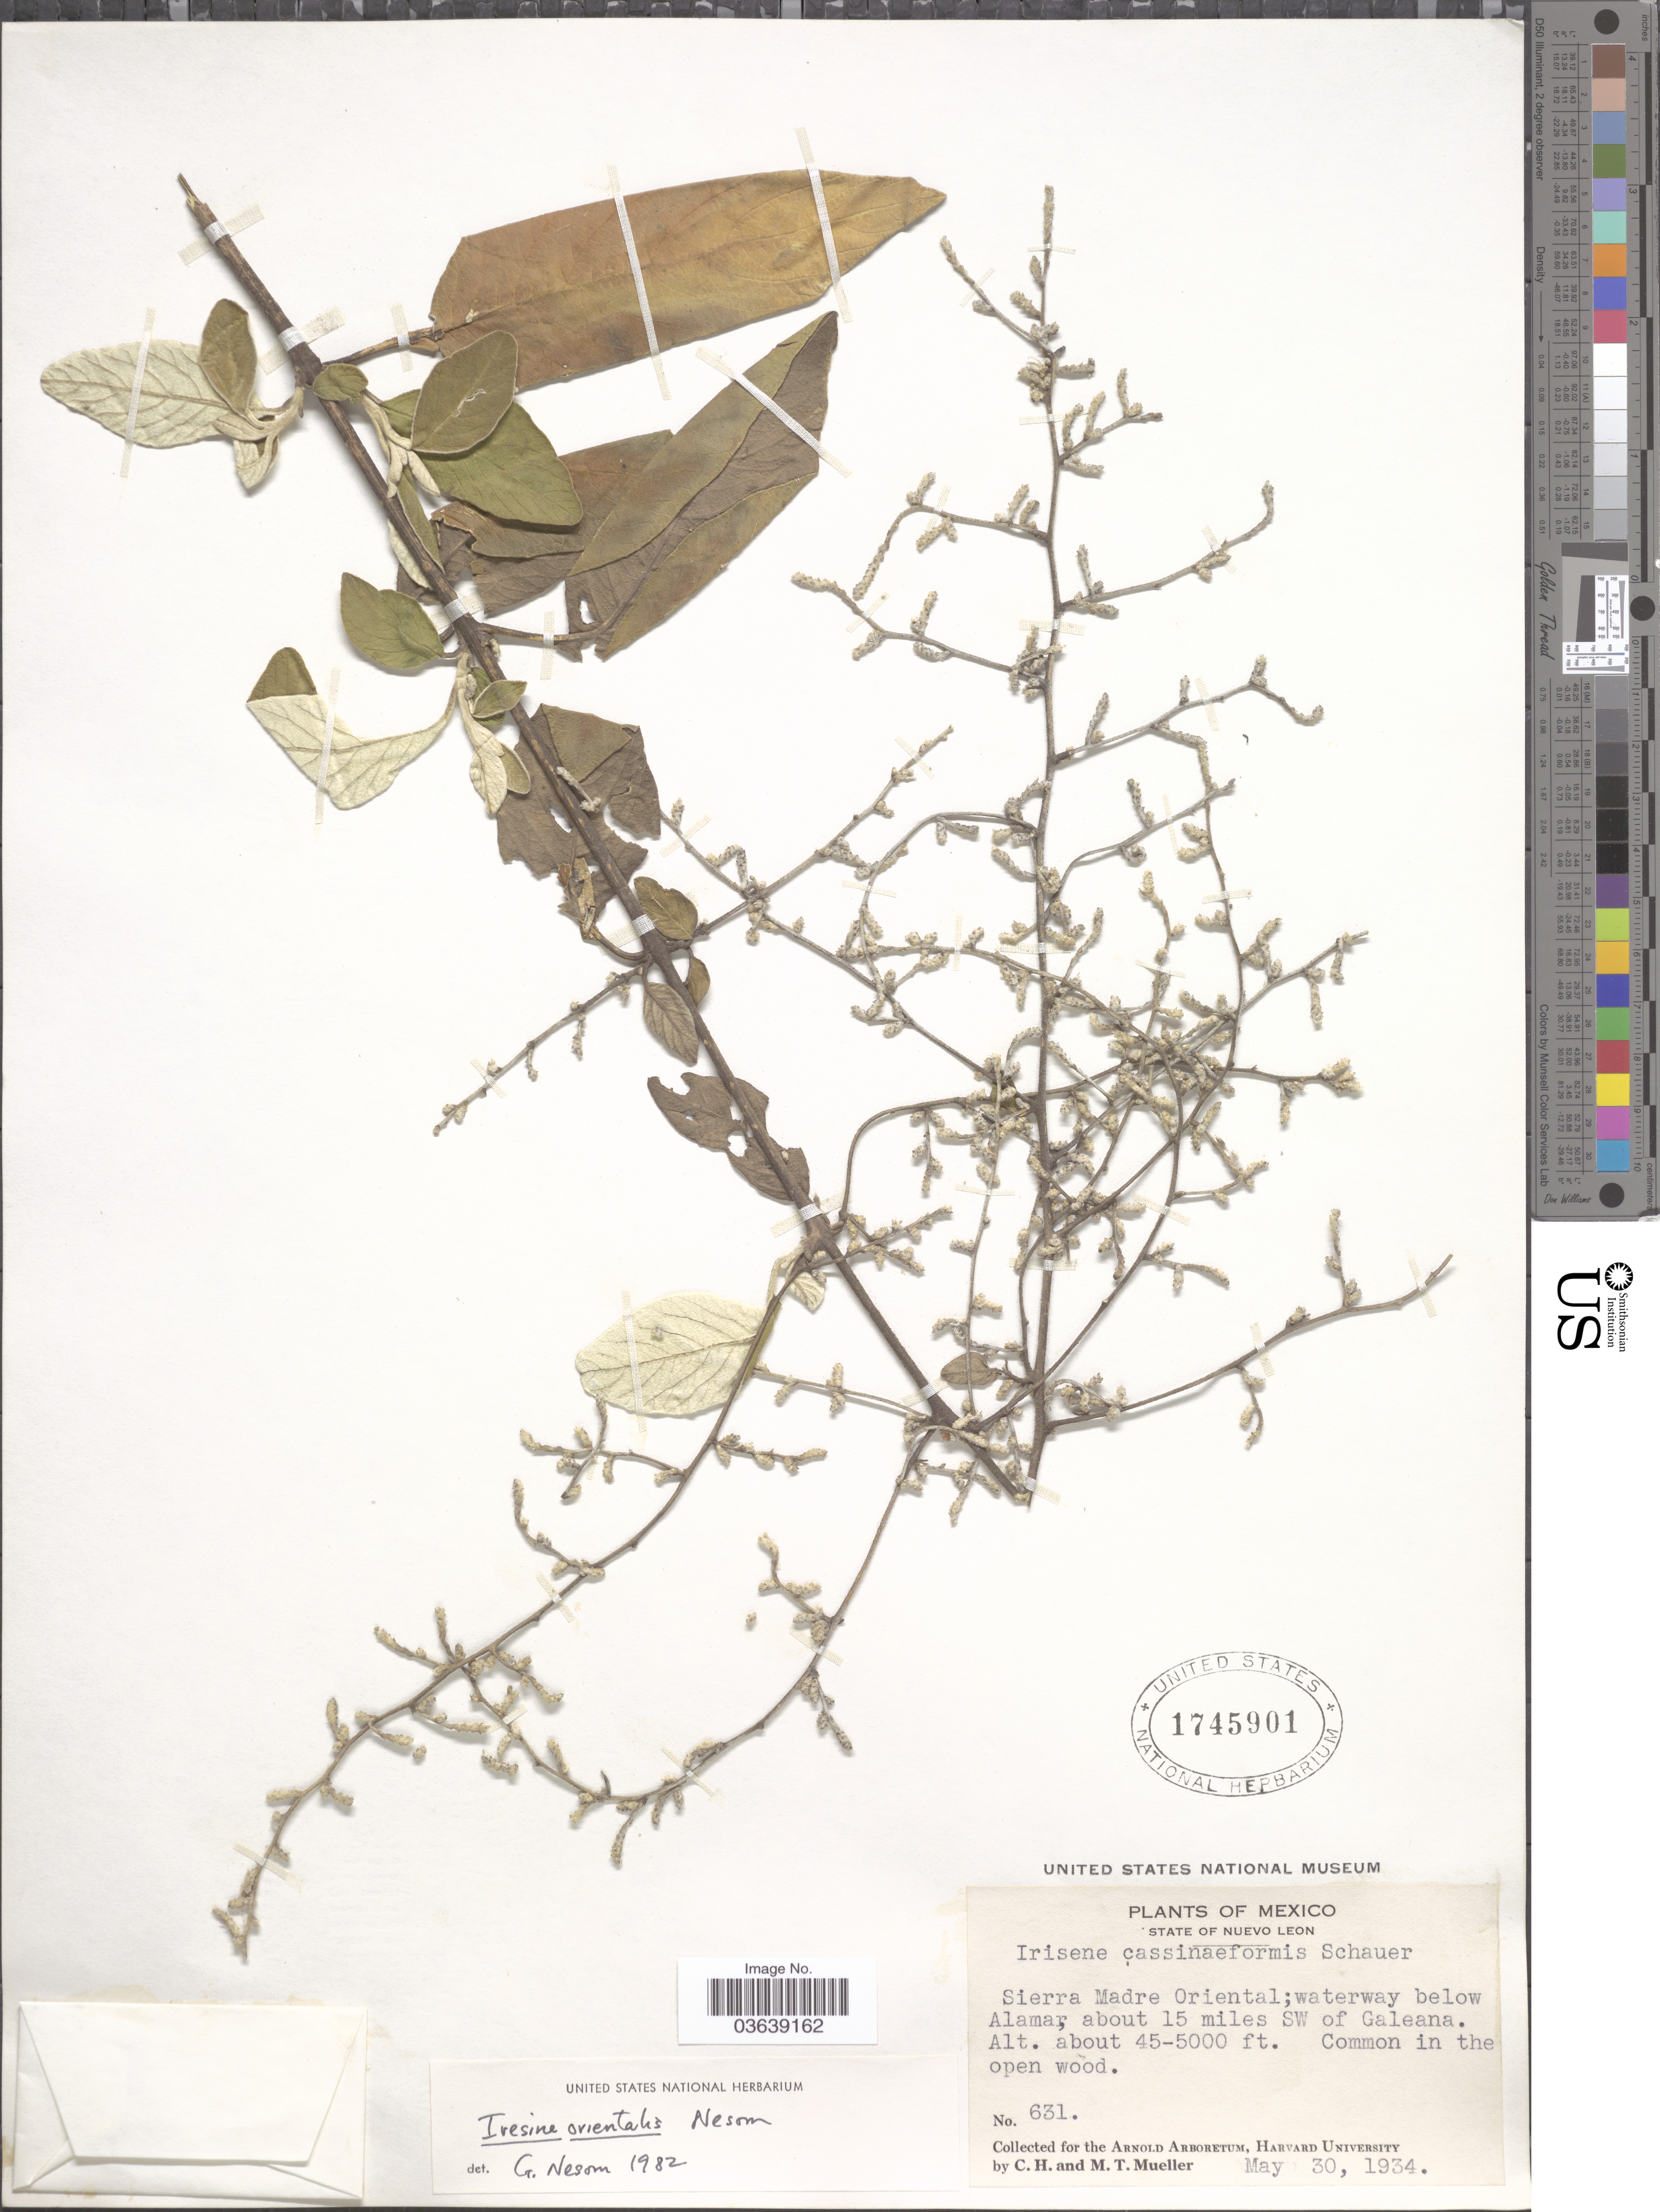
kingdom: Plantae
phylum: Tracheophyta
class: Magnoliopsida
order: Caryophyllales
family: Amaranthaceae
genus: Iresine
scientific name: Iresine orientalis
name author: G.L. Nesom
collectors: C. H. Mueller & M. Mueller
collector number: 631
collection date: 1934-05-30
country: Mexico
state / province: Nuevo León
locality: Sierra Madre Oriental; waterway below Alamar, about 15 miles SW of Galeana.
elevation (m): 1372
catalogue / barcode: US 1745901